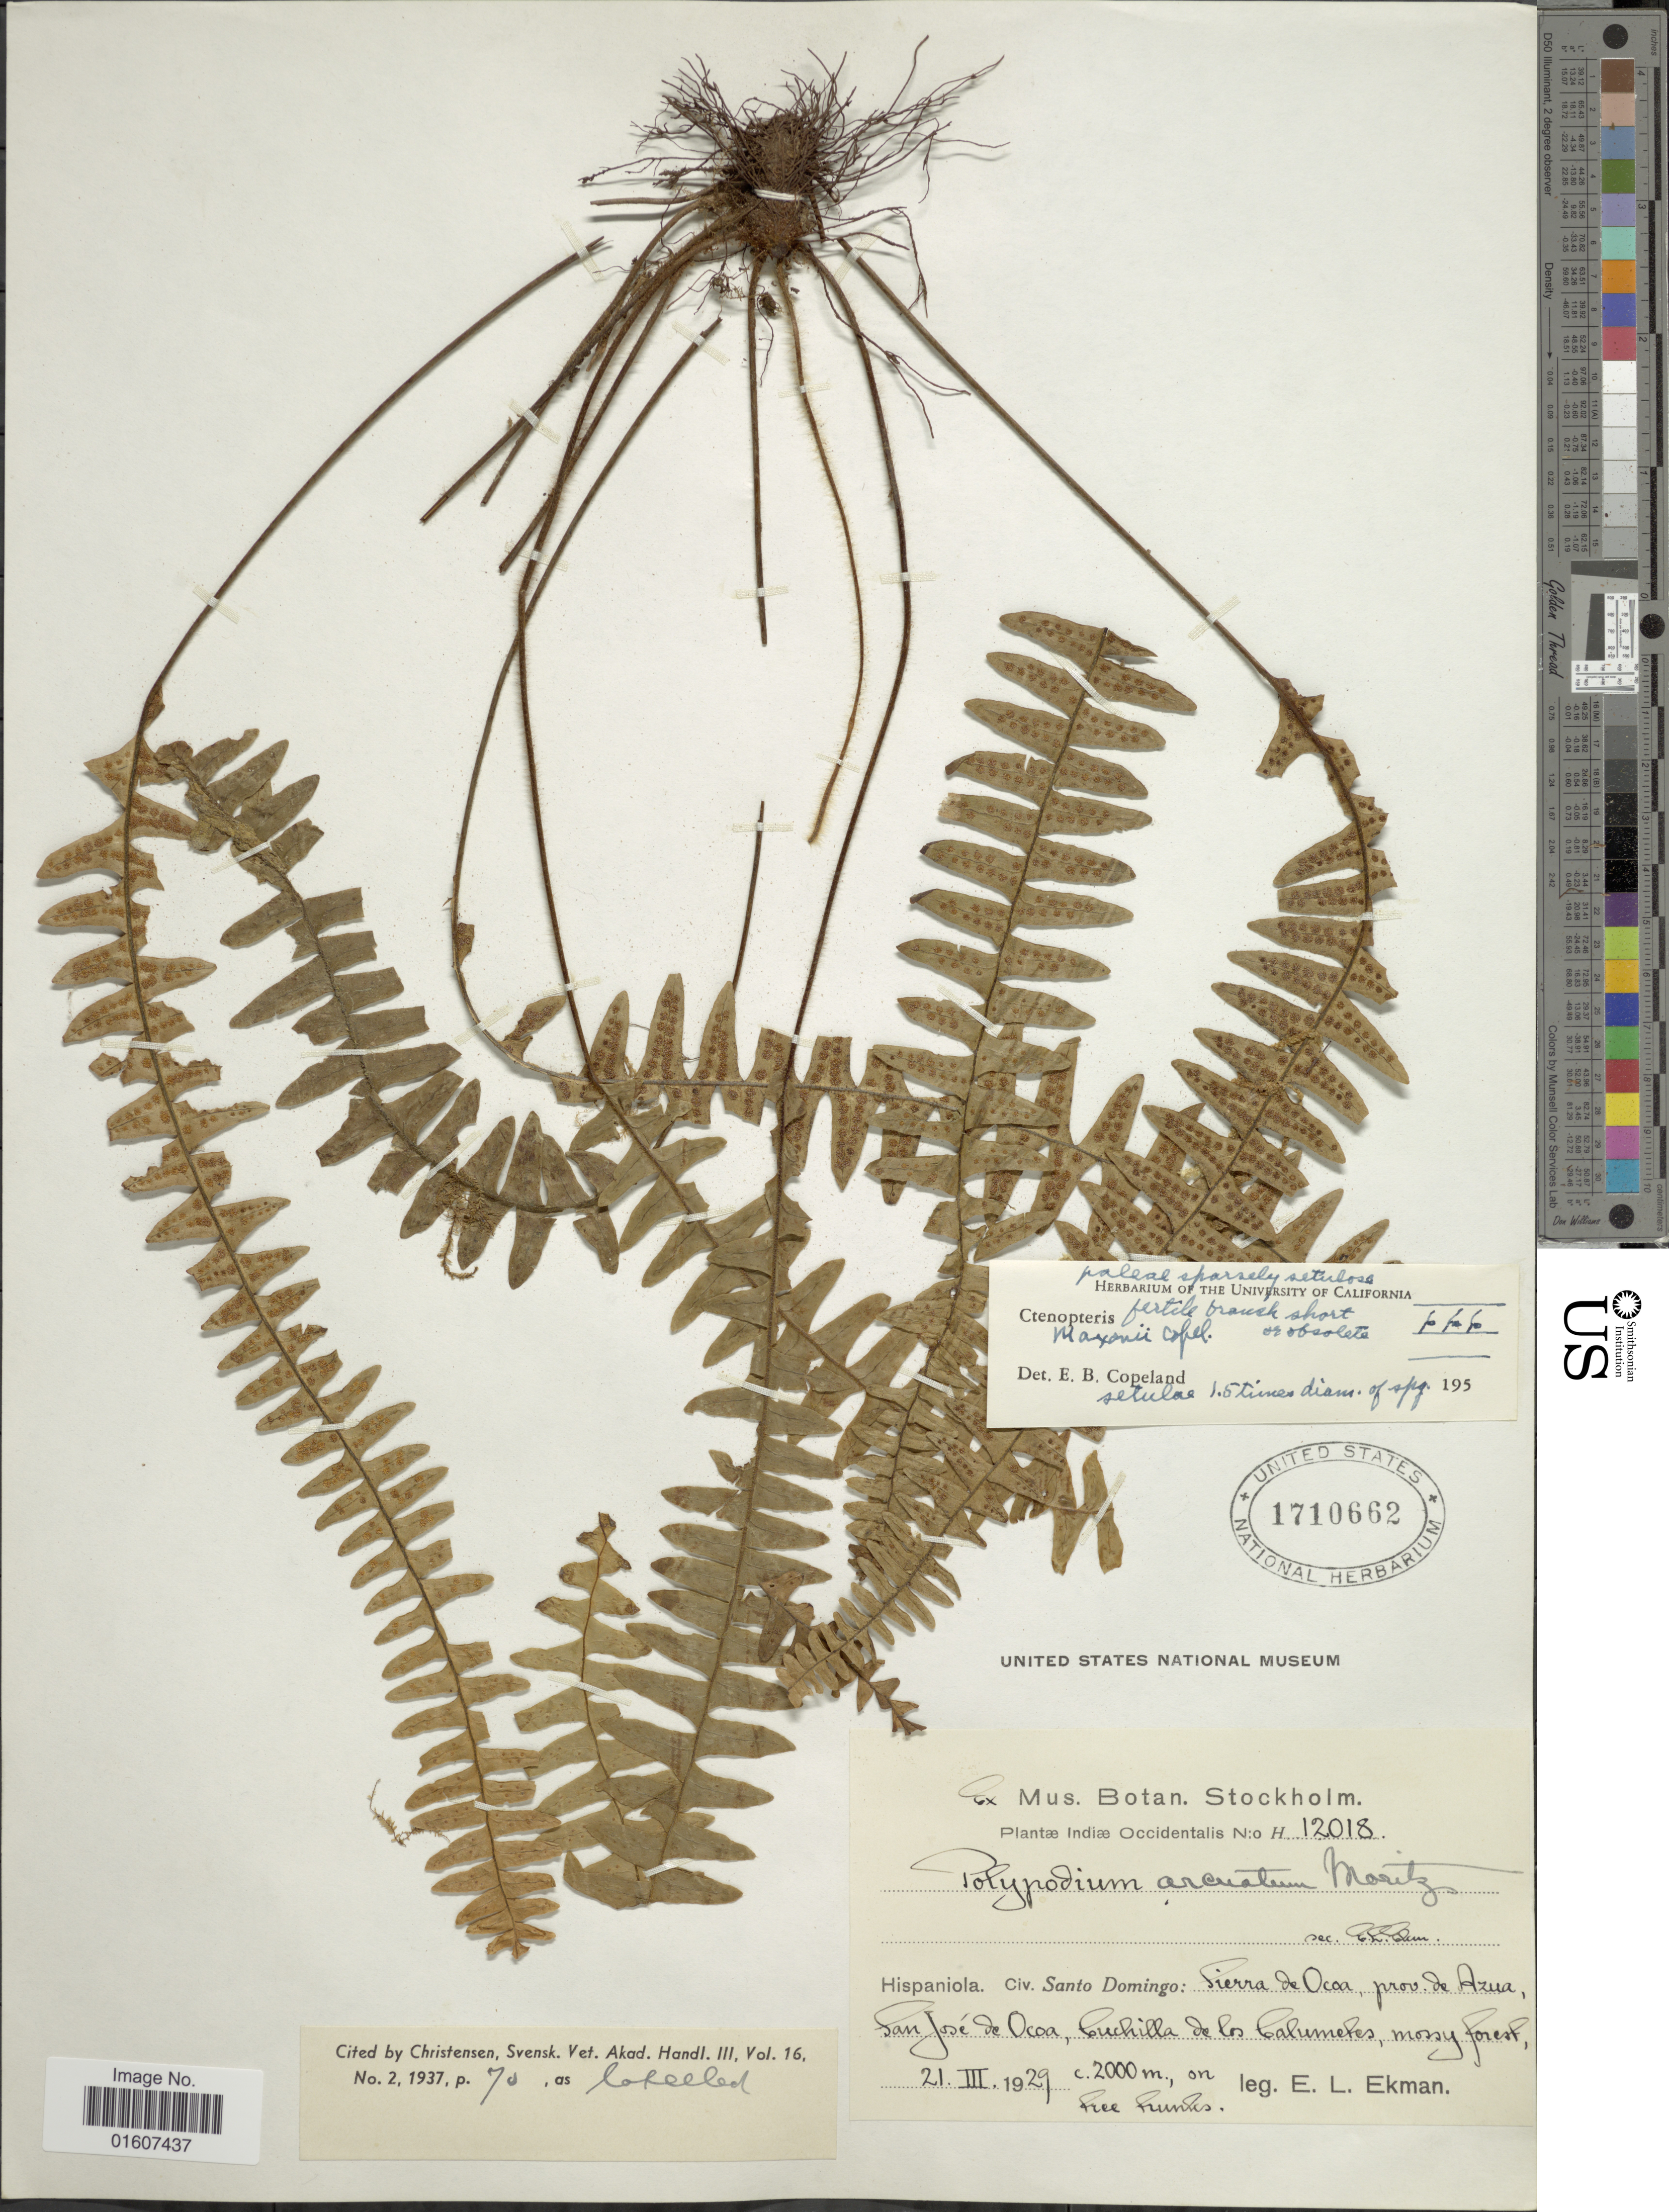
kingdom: Plantae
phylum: Tracheophyta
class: Polypodiopsida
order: Polypodiales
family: Polypodiaceae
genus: Terpsichore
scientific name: Terpsichore chrysleri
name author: (Copel.) A.R. Sm.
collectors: E. L. Ekman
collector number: H 12018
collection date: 1929-03-21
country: Dominican Republic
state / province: Azua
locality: Hispaniola, Civ. Santo Domingo: Sierra de Ocoa, San José de Ocoa, Cuchilla de los Calumetes.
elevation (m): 2000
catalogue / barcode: US 1710662